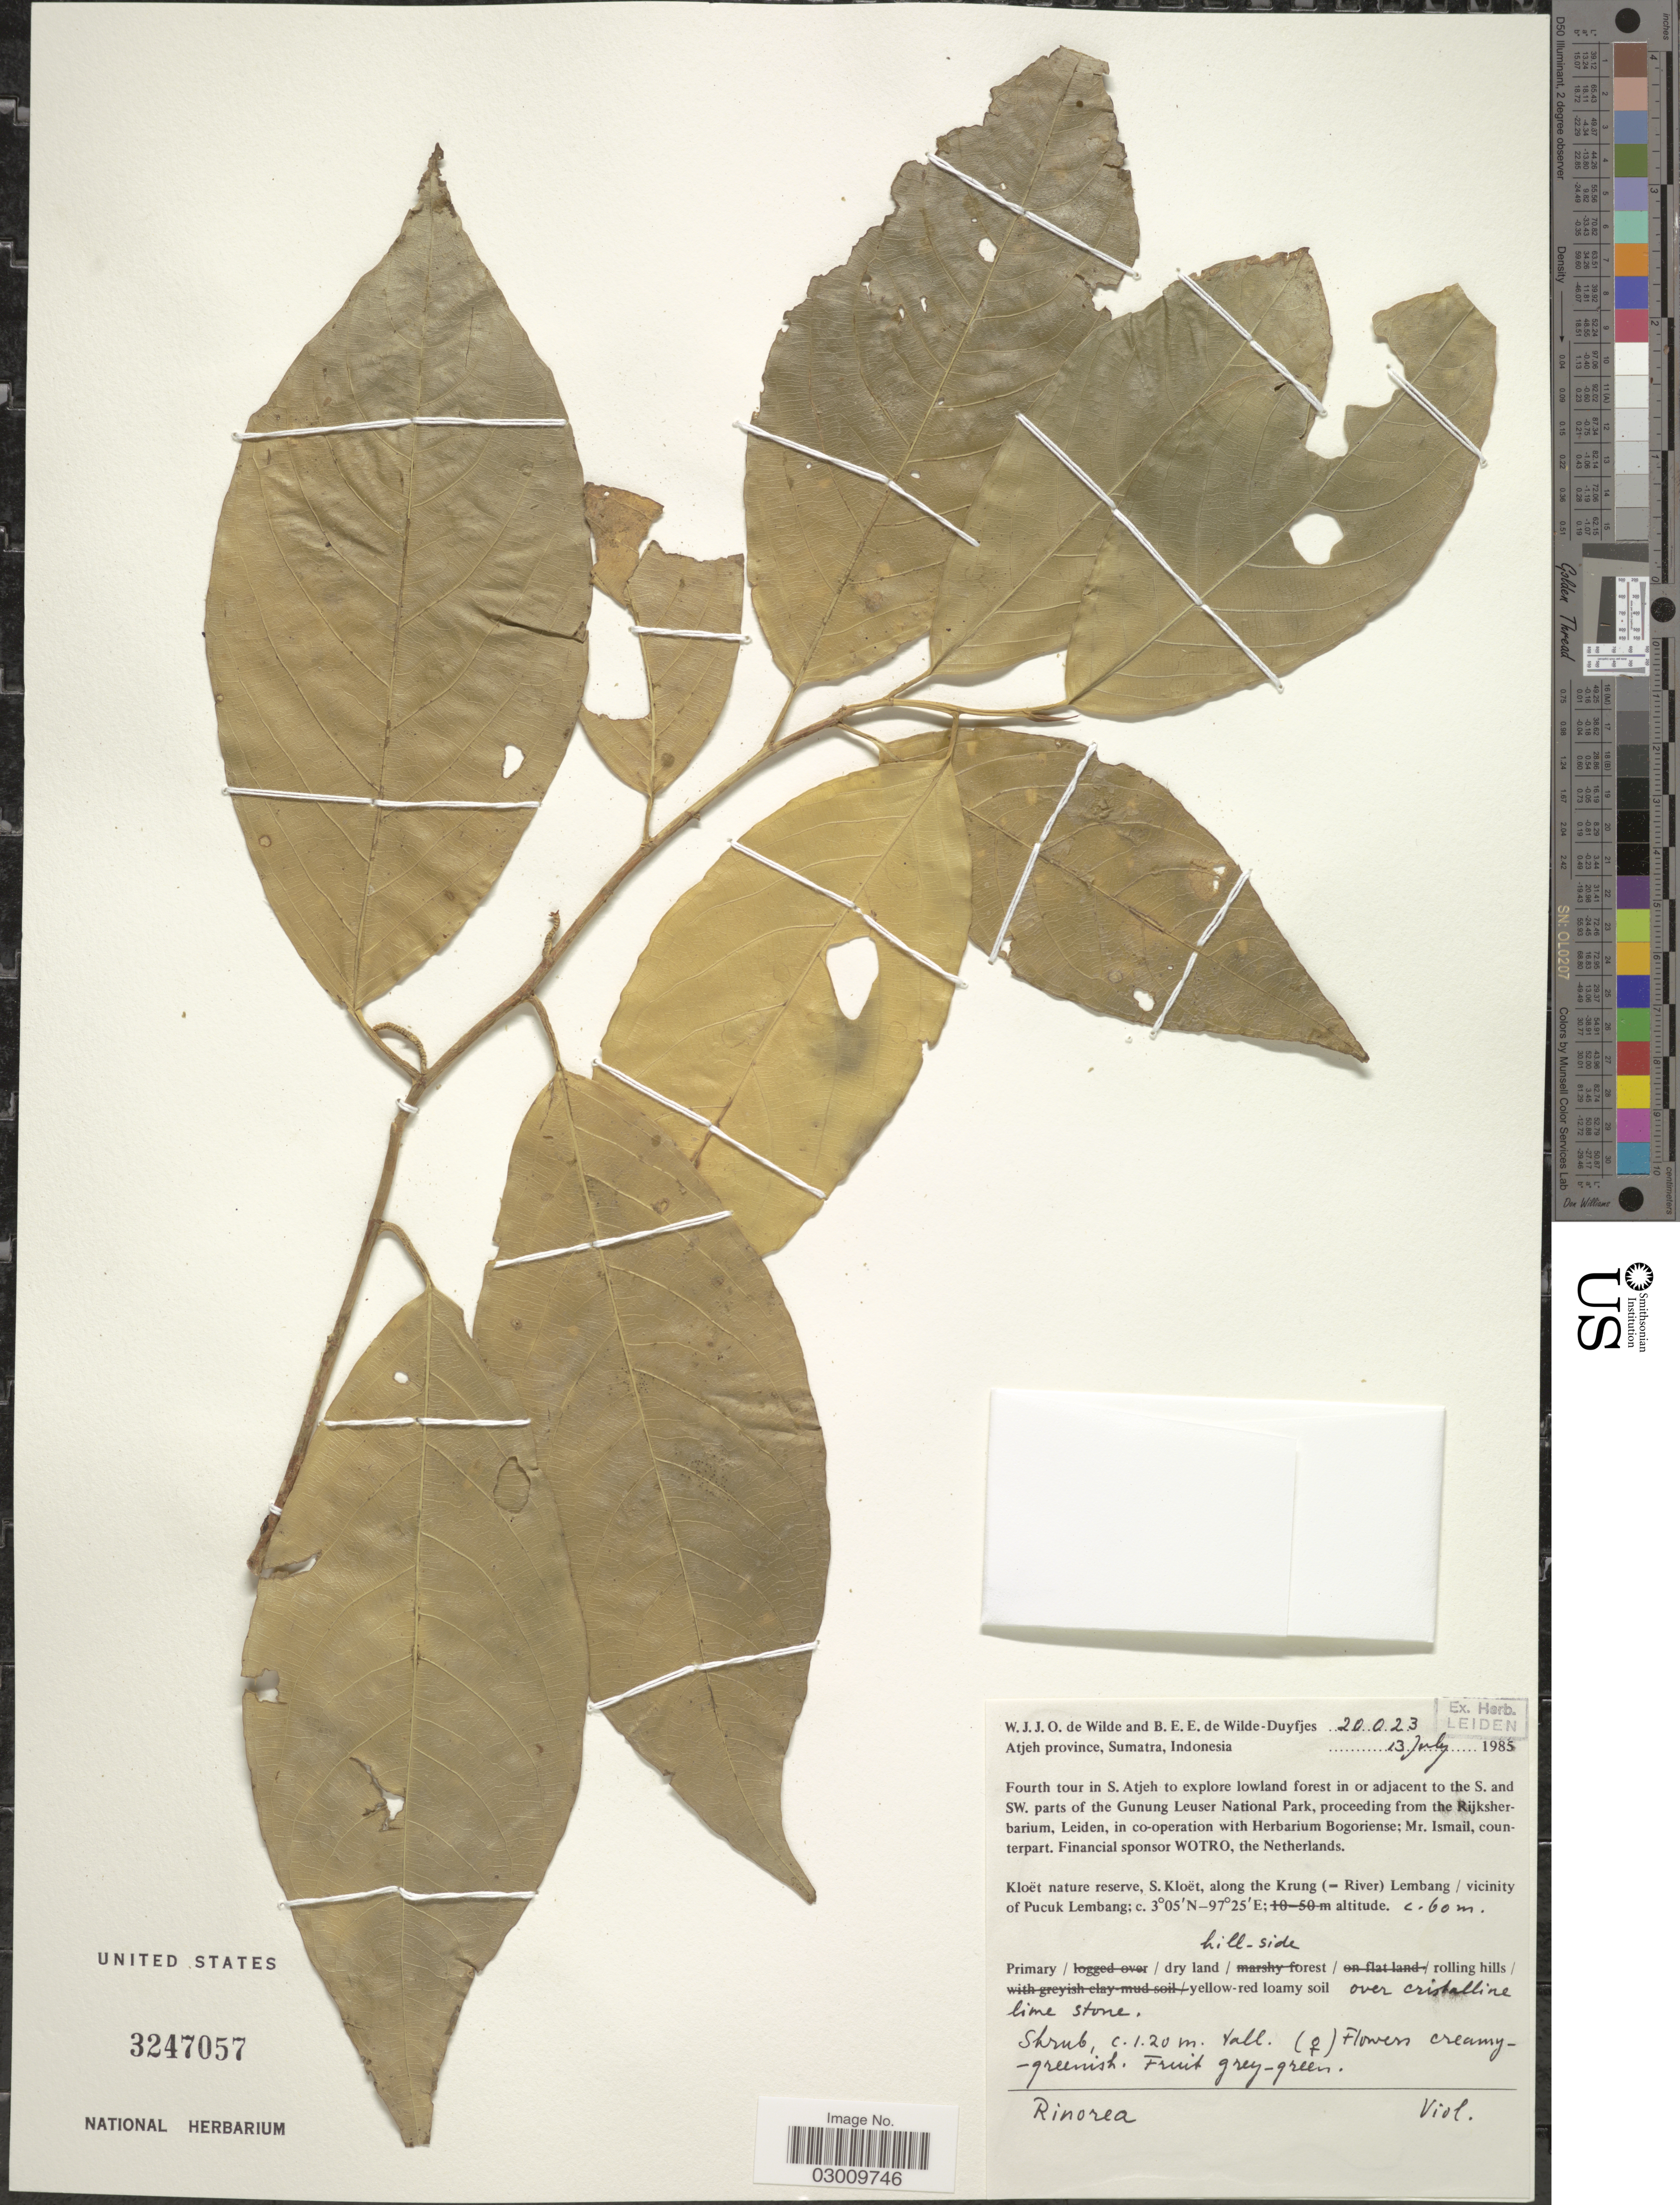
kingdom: Plantae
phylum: Tracheophyta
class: Magnoliopsida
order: Malpighiales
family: Violaceae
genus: Rinorea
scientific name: Rinorea sp.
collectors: W. J. de Wilde & B. E. de Wilde-Duyfjes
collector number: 20023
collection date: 1985-07-13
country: Indonesia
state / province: Sumatra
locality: Atjeh province. In S. Atjeh to explore lowland forest in or adjacent to the S. and SW. parts of the Gunung Leuser National Park. Kloët nature reserve, S. Kloët, along the Krung (- River) Lembang / vicinity of Pucuk Lembang.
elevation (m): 60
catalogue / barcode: US 3247057